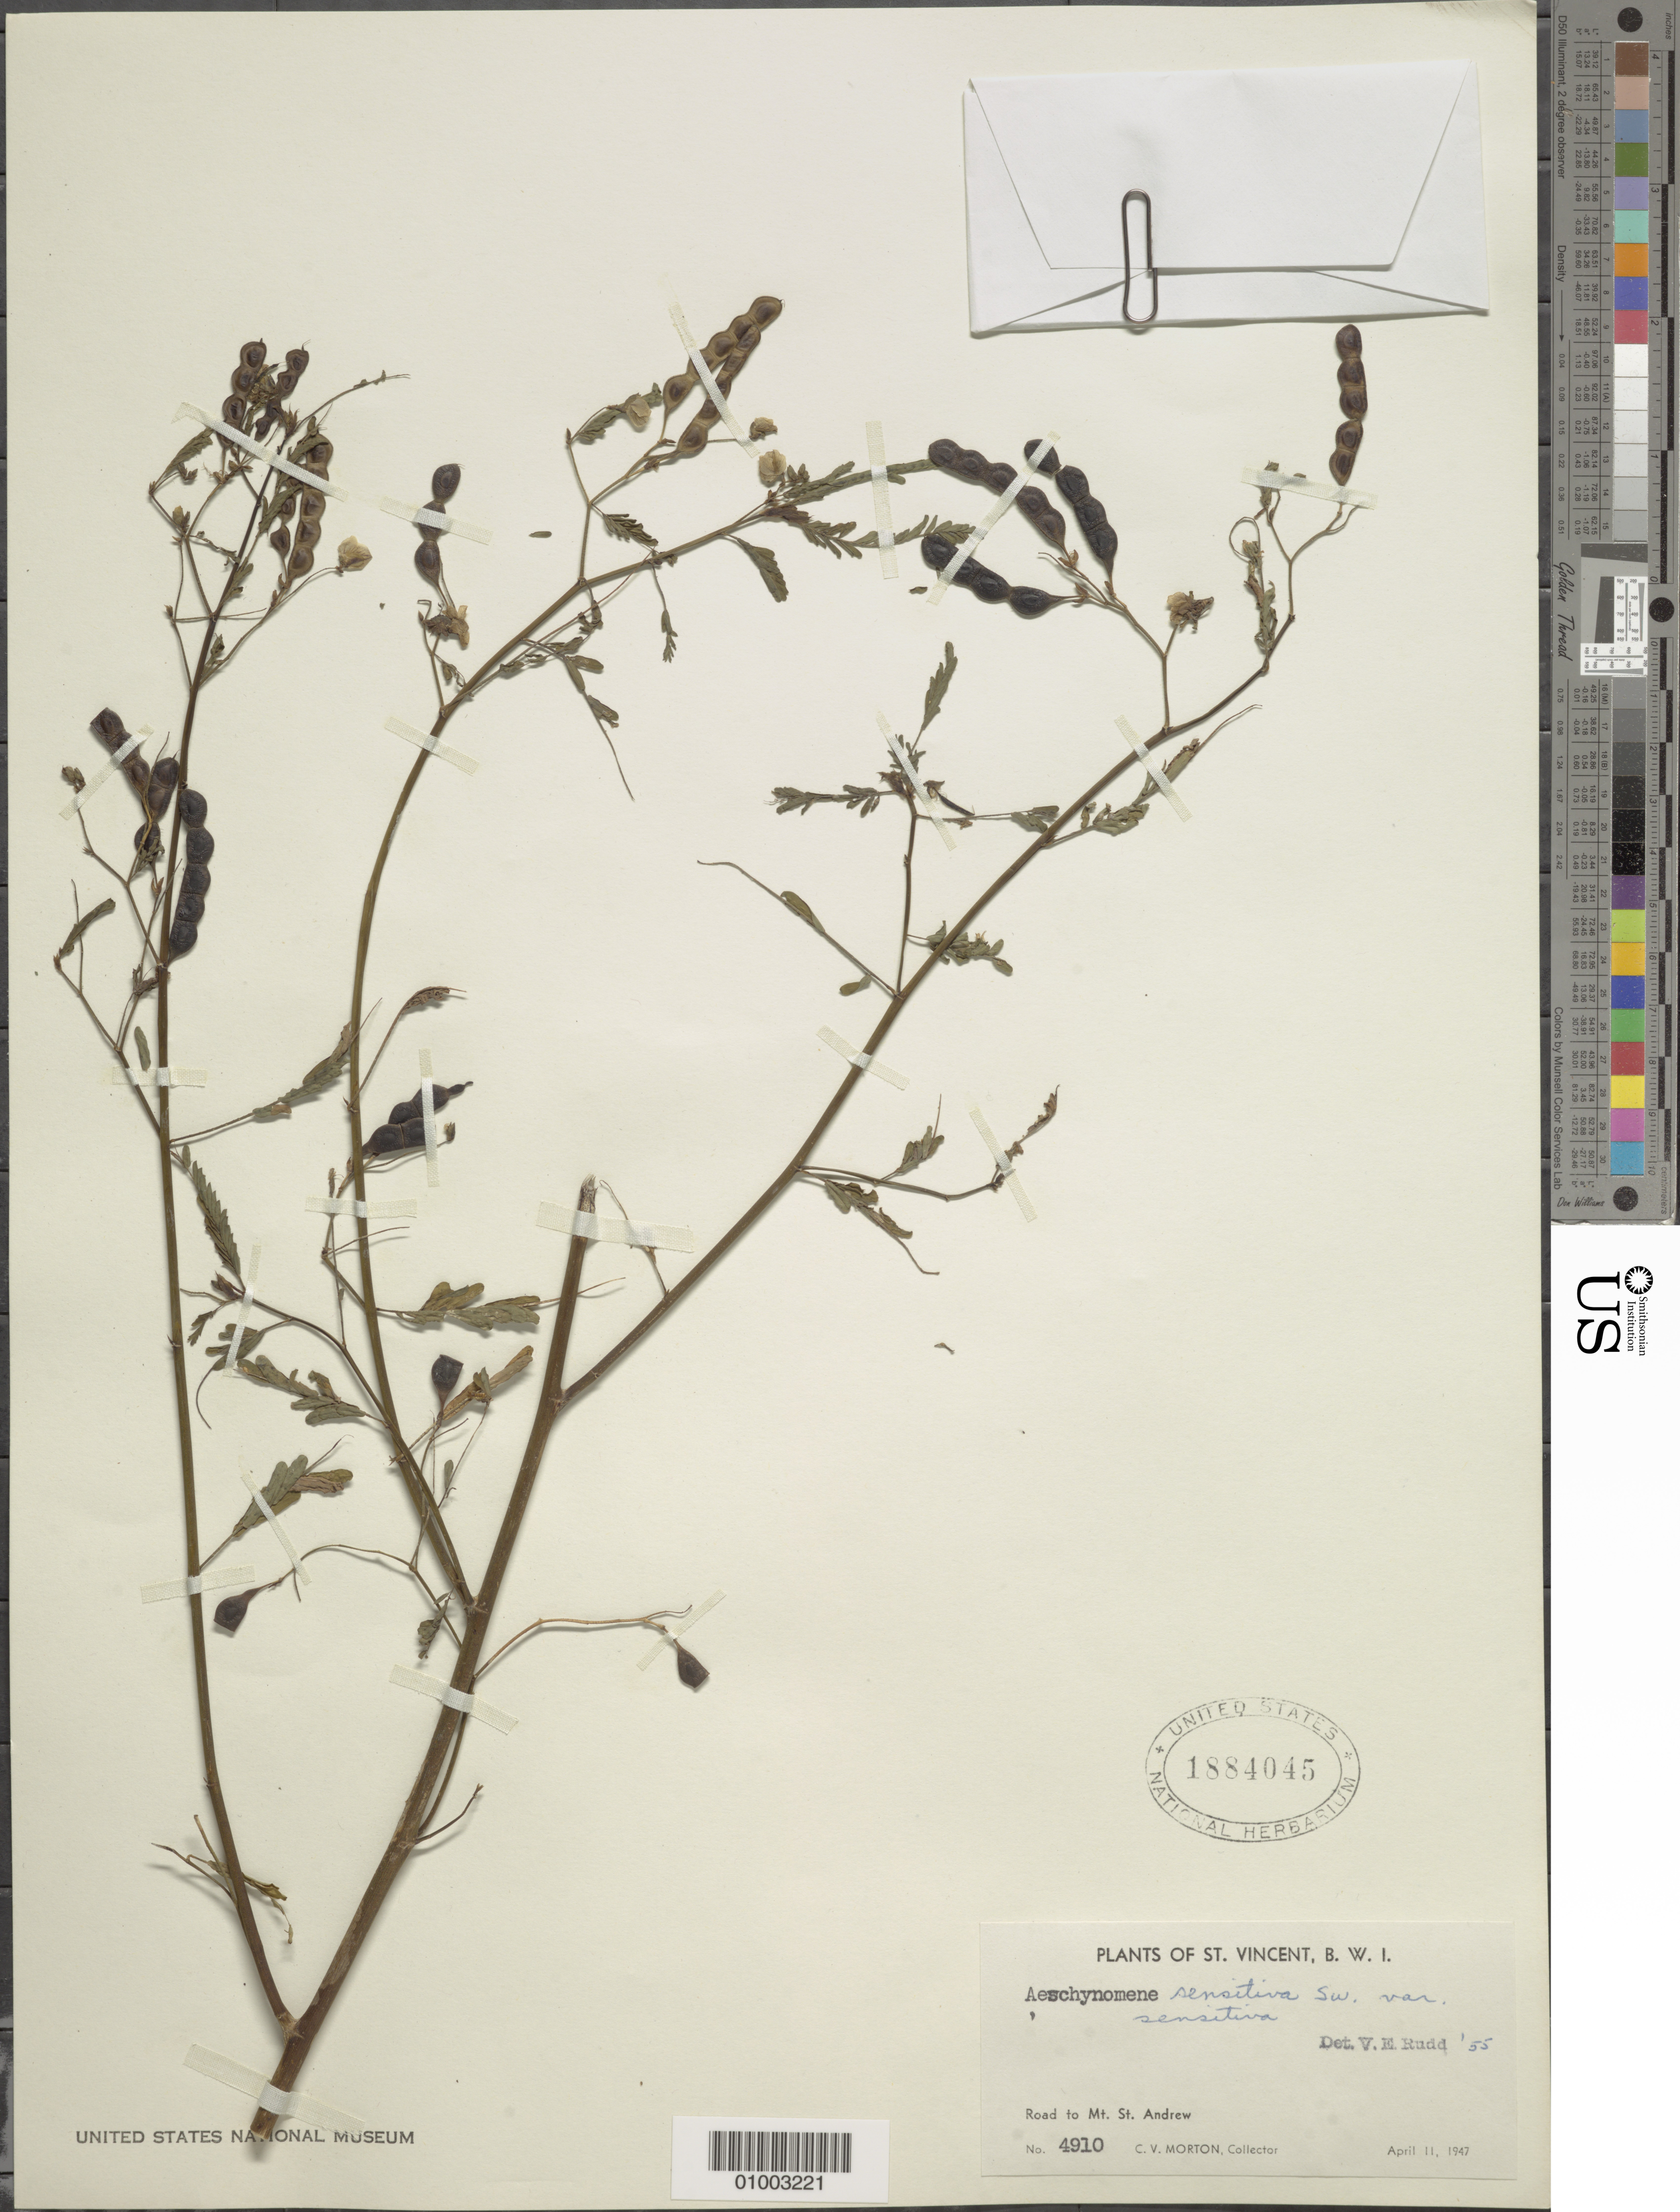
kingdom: Plantae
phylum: Tracheophyta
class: Magnoliopsida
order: Fabales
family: Fabaceae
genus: Aeschynomene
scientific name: Aeschynomene sensitiva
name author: Sw.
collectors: C. V. Morton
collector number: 4910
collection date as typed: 11 Apr 1947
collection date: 1947-04-11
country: Saint Barthélemy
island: St. Barthélemy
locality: Road to Mt St Andrew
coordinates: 0 N, 0 E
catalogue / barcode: US 1884045